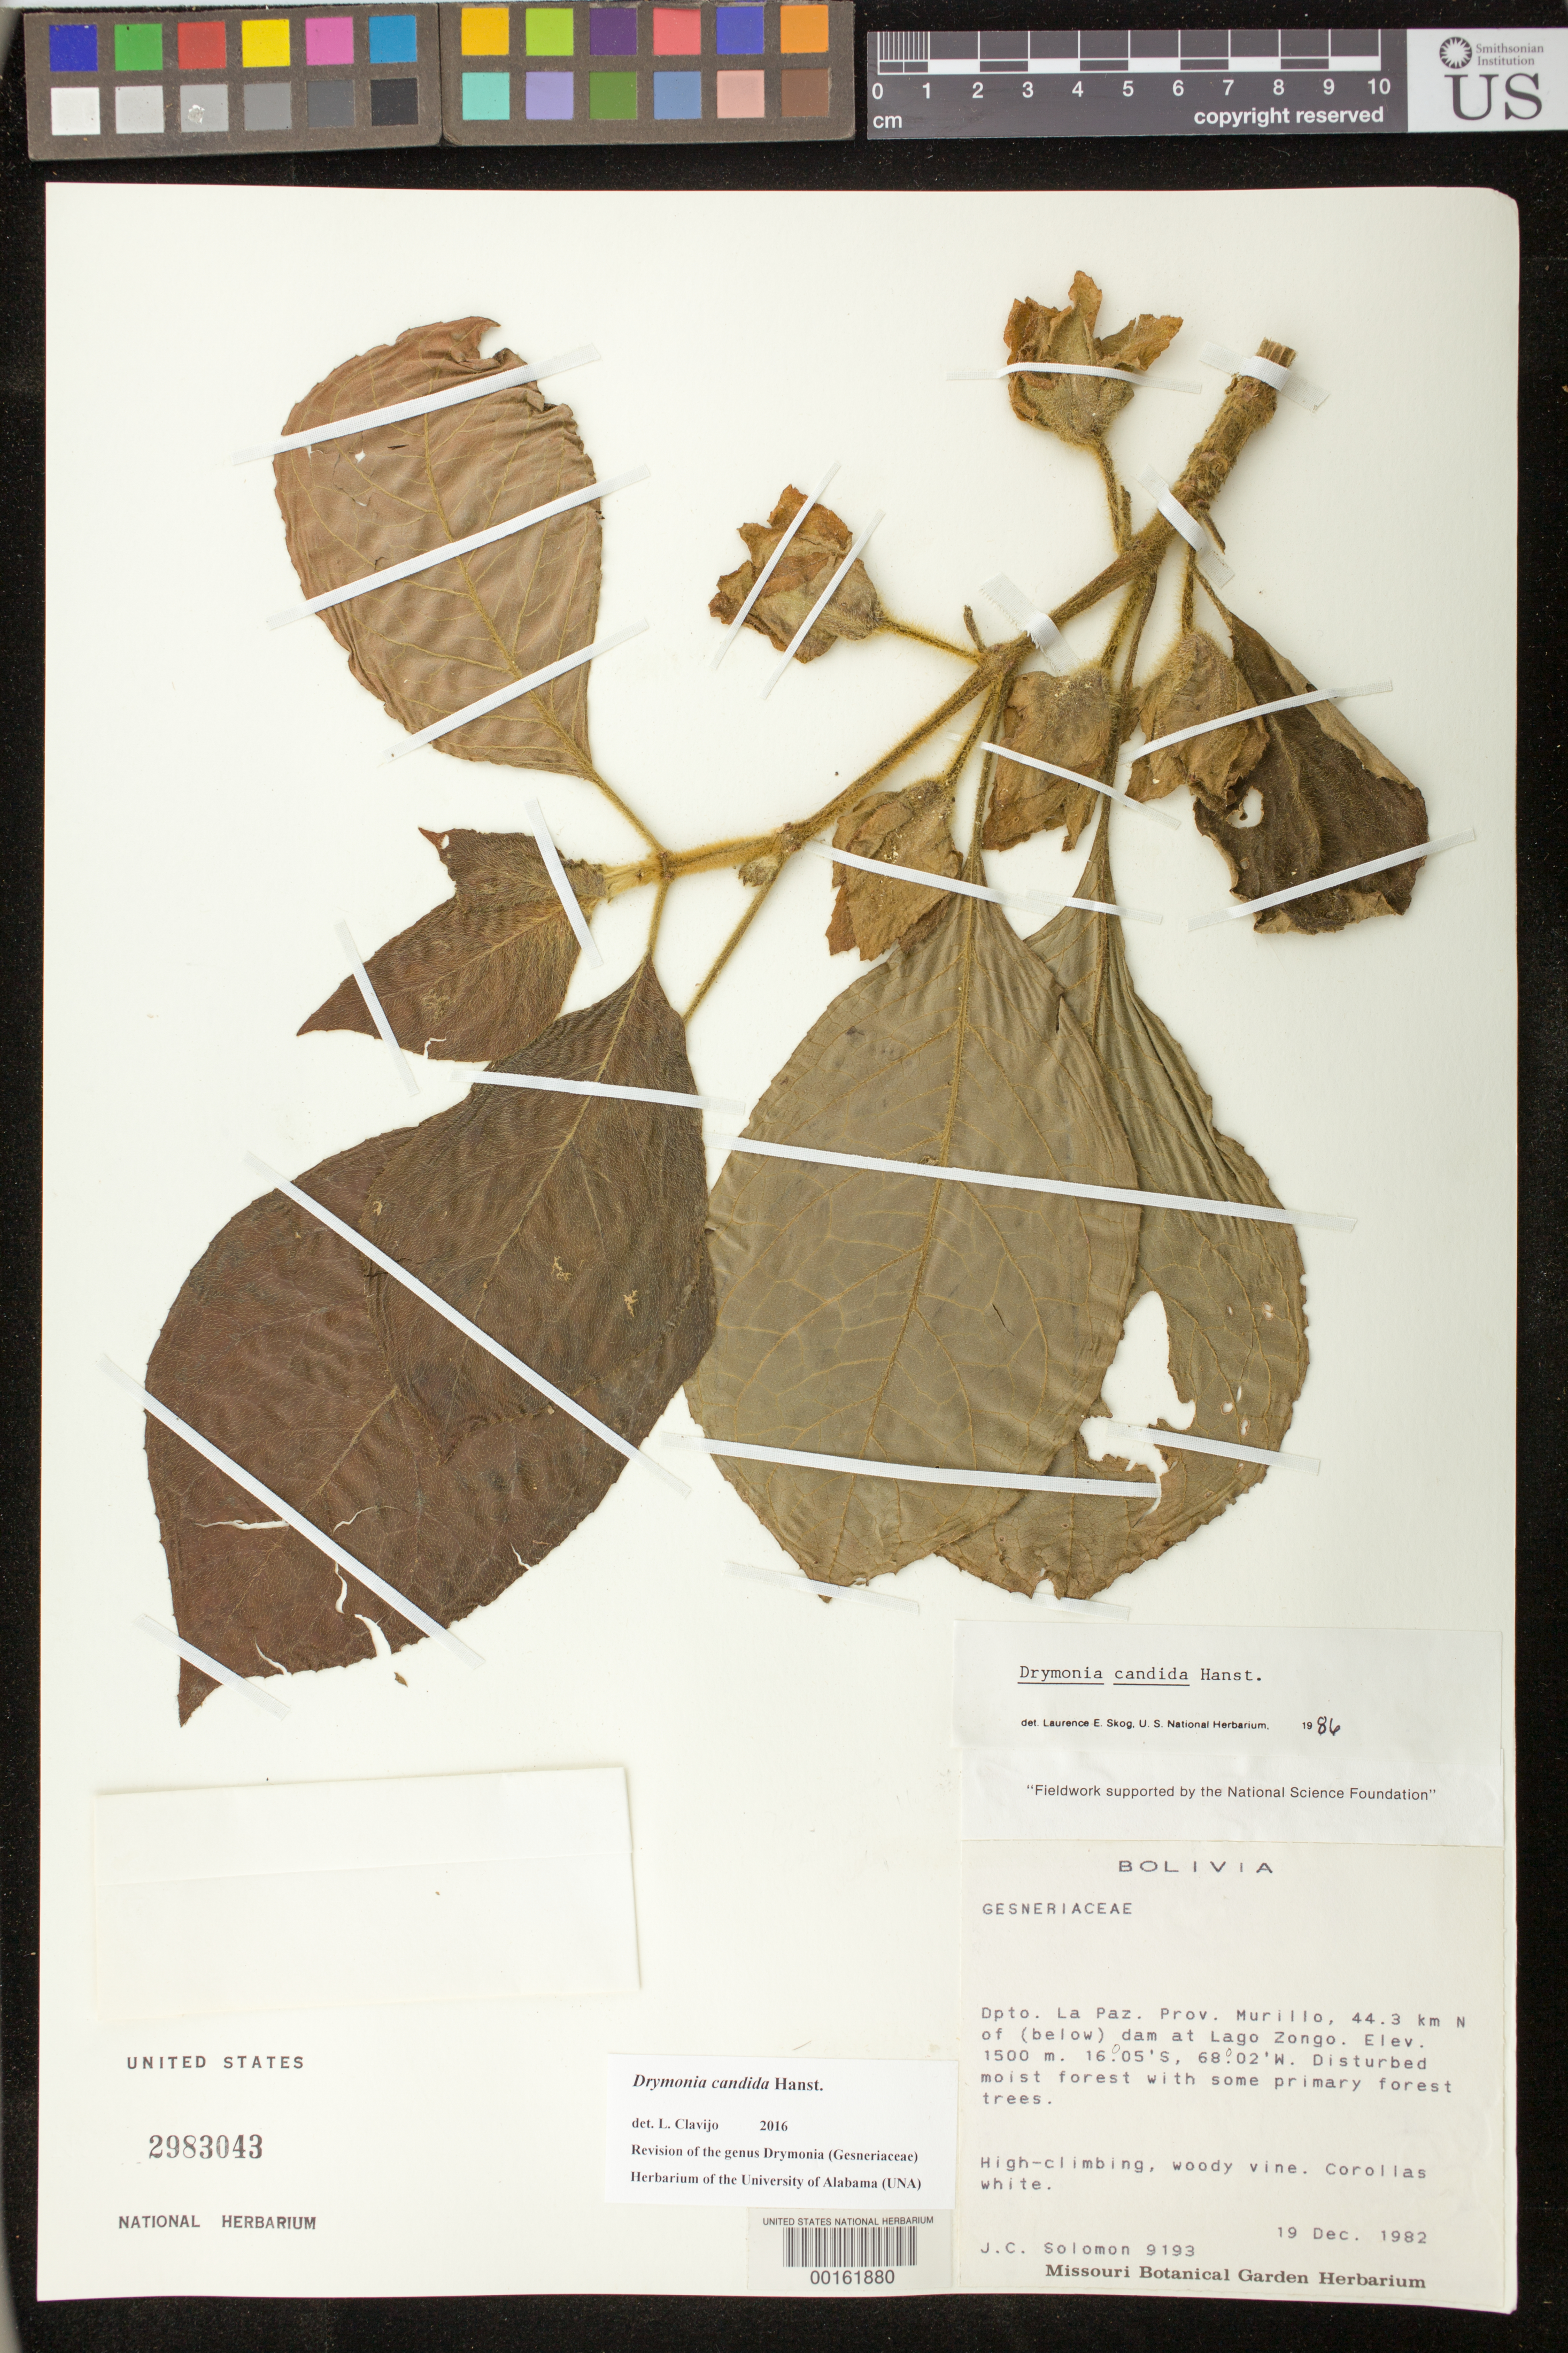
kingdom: Plantae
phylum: Tracheophyta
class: Magnoliopsida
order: Lamiales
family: Gesneriaceae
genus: Drymonia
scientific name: Drymonia candida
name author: Hanst.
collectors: J. C. Solomon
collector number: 9193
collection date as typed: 19 Dec 1982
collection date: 1982-12-19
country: Bolivia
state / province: La Paz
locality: Prov. Murillo, 44.3 km N of (below) dam at Lago Zongo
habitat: Disturbed moist forest with some primary forest trees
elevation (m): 1500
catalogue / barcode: US 2983043